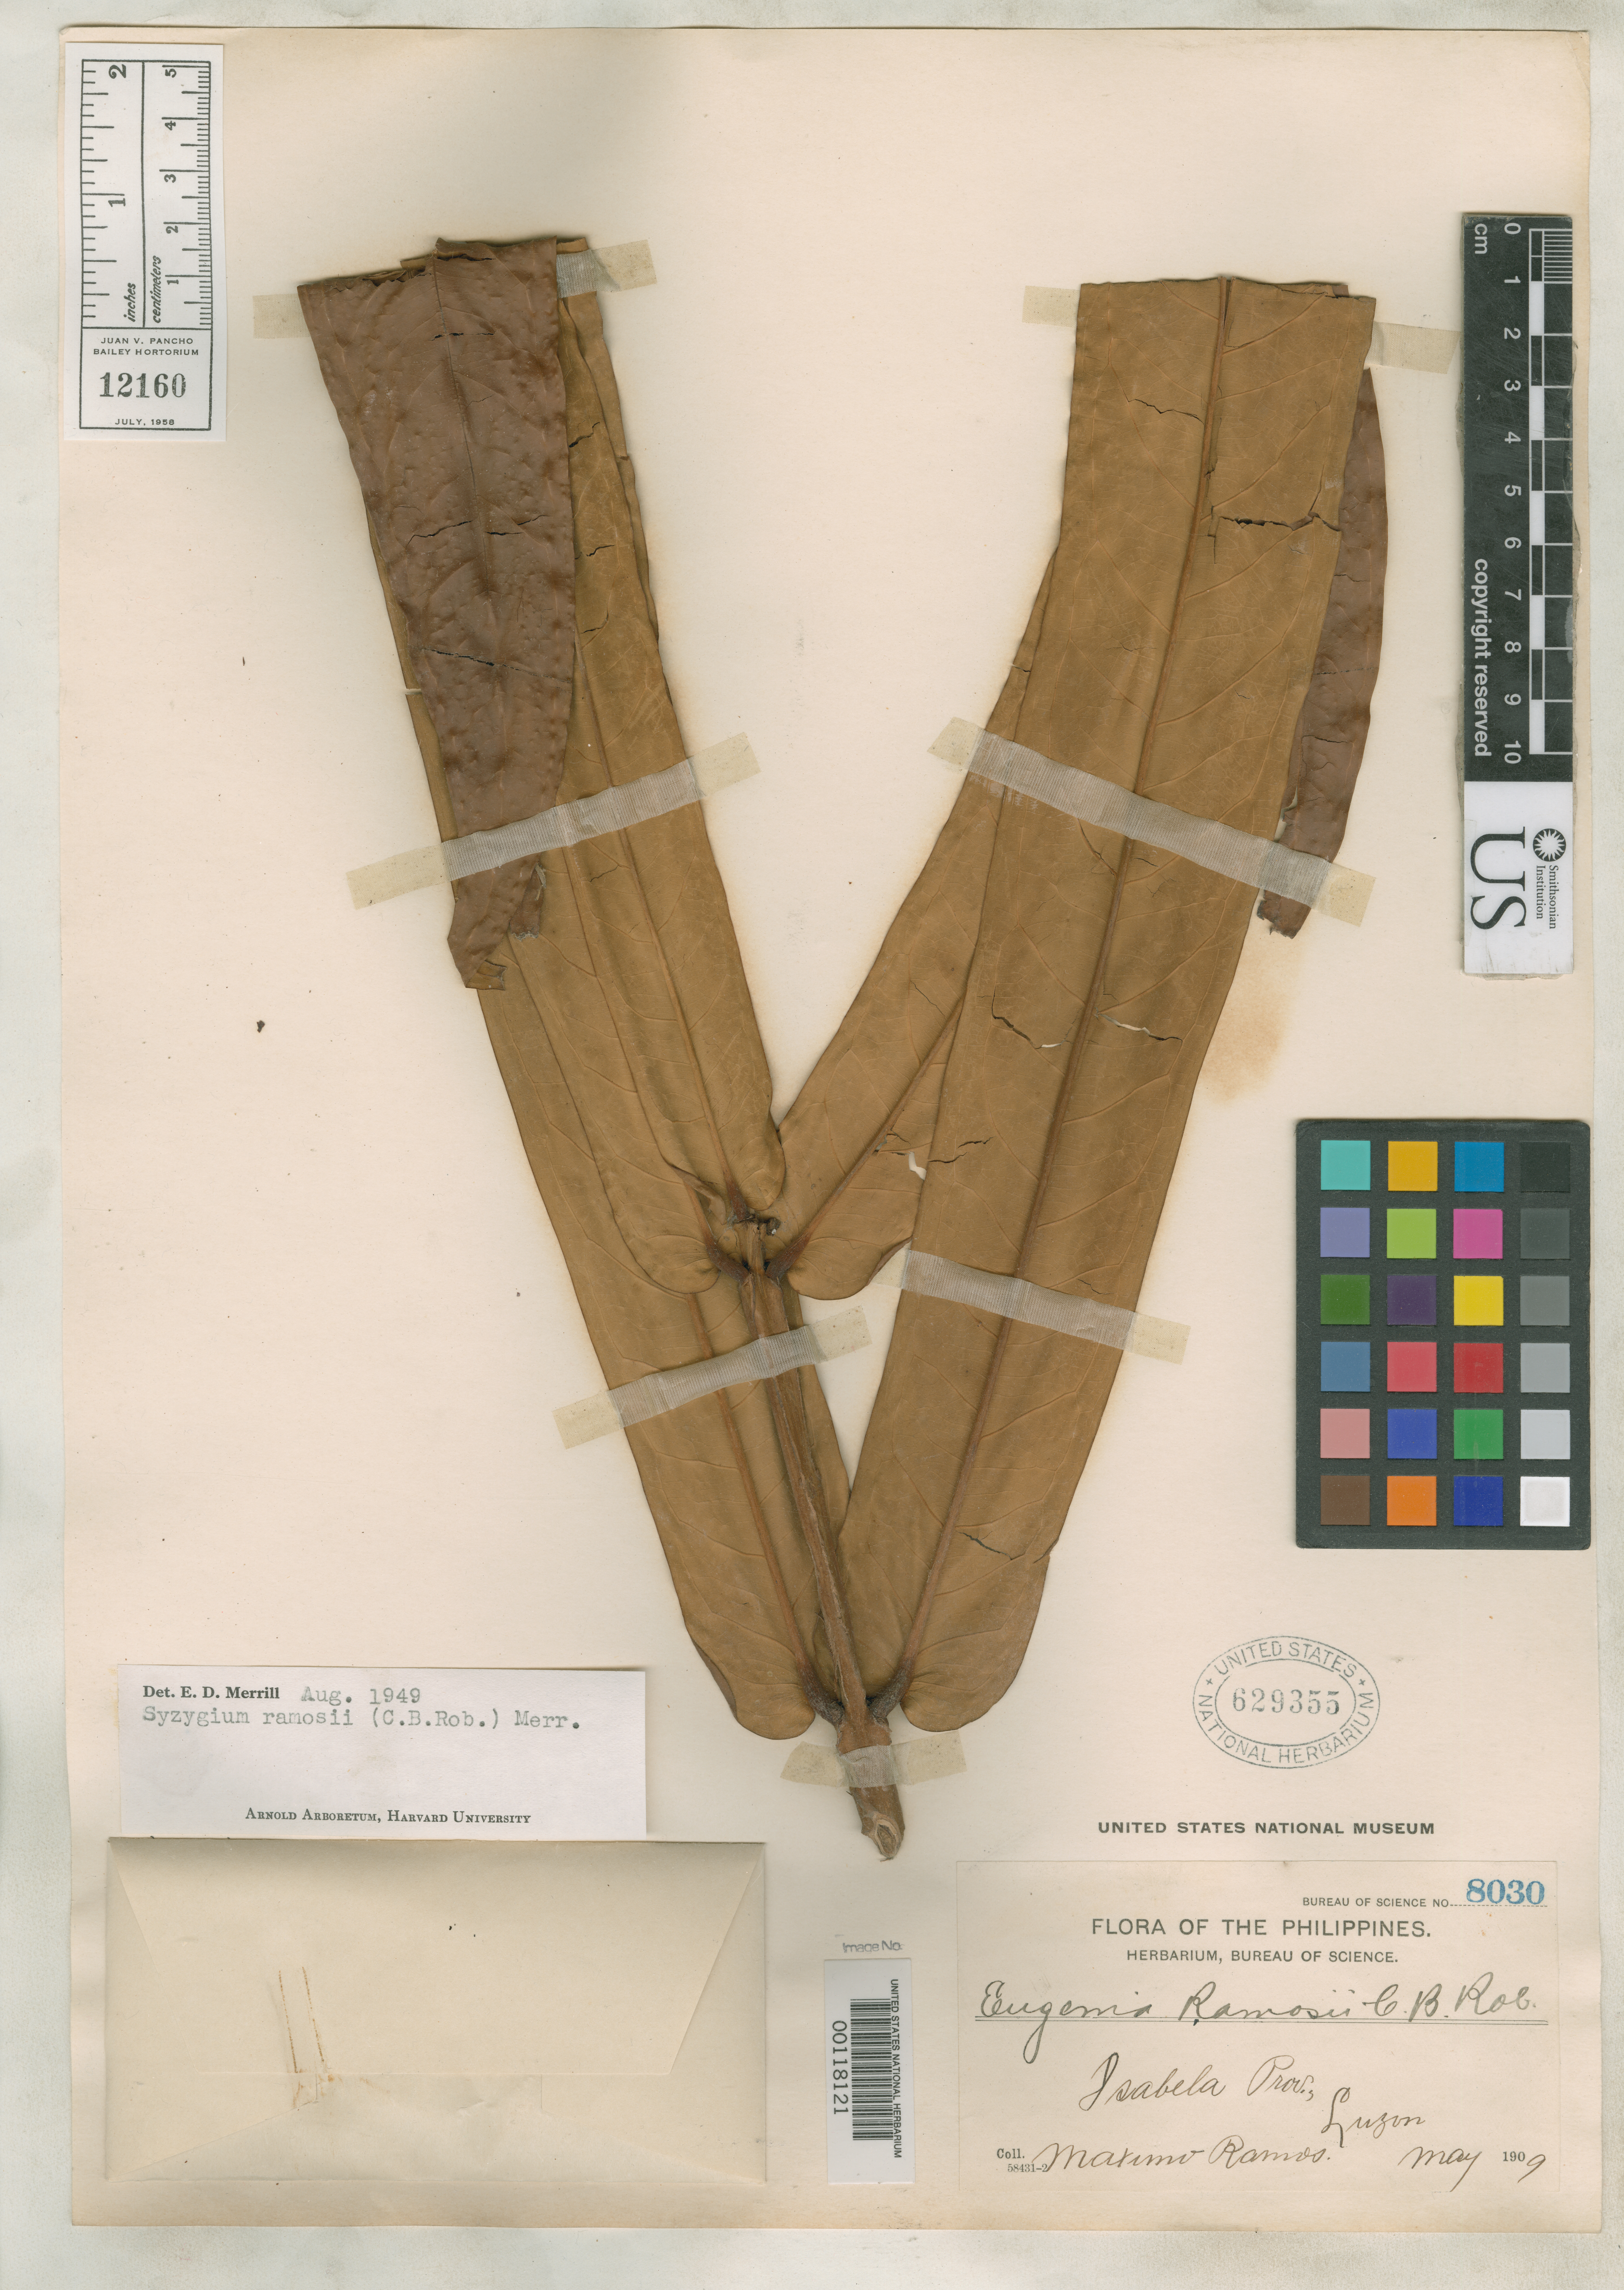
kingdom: Plantae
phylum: Tracheophyta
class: Magnoliopsida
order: Myrtales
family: Myrtaceae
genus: Eugenia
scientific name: Eugenia ramosii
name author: C.B. Rob.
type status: Isotype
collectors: M. Ramos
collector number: Bur. Sci. 8030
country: Philippines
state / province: Cagayan Valley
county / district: Isabela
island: Luzon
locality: San Luis.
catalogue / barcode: US 629355